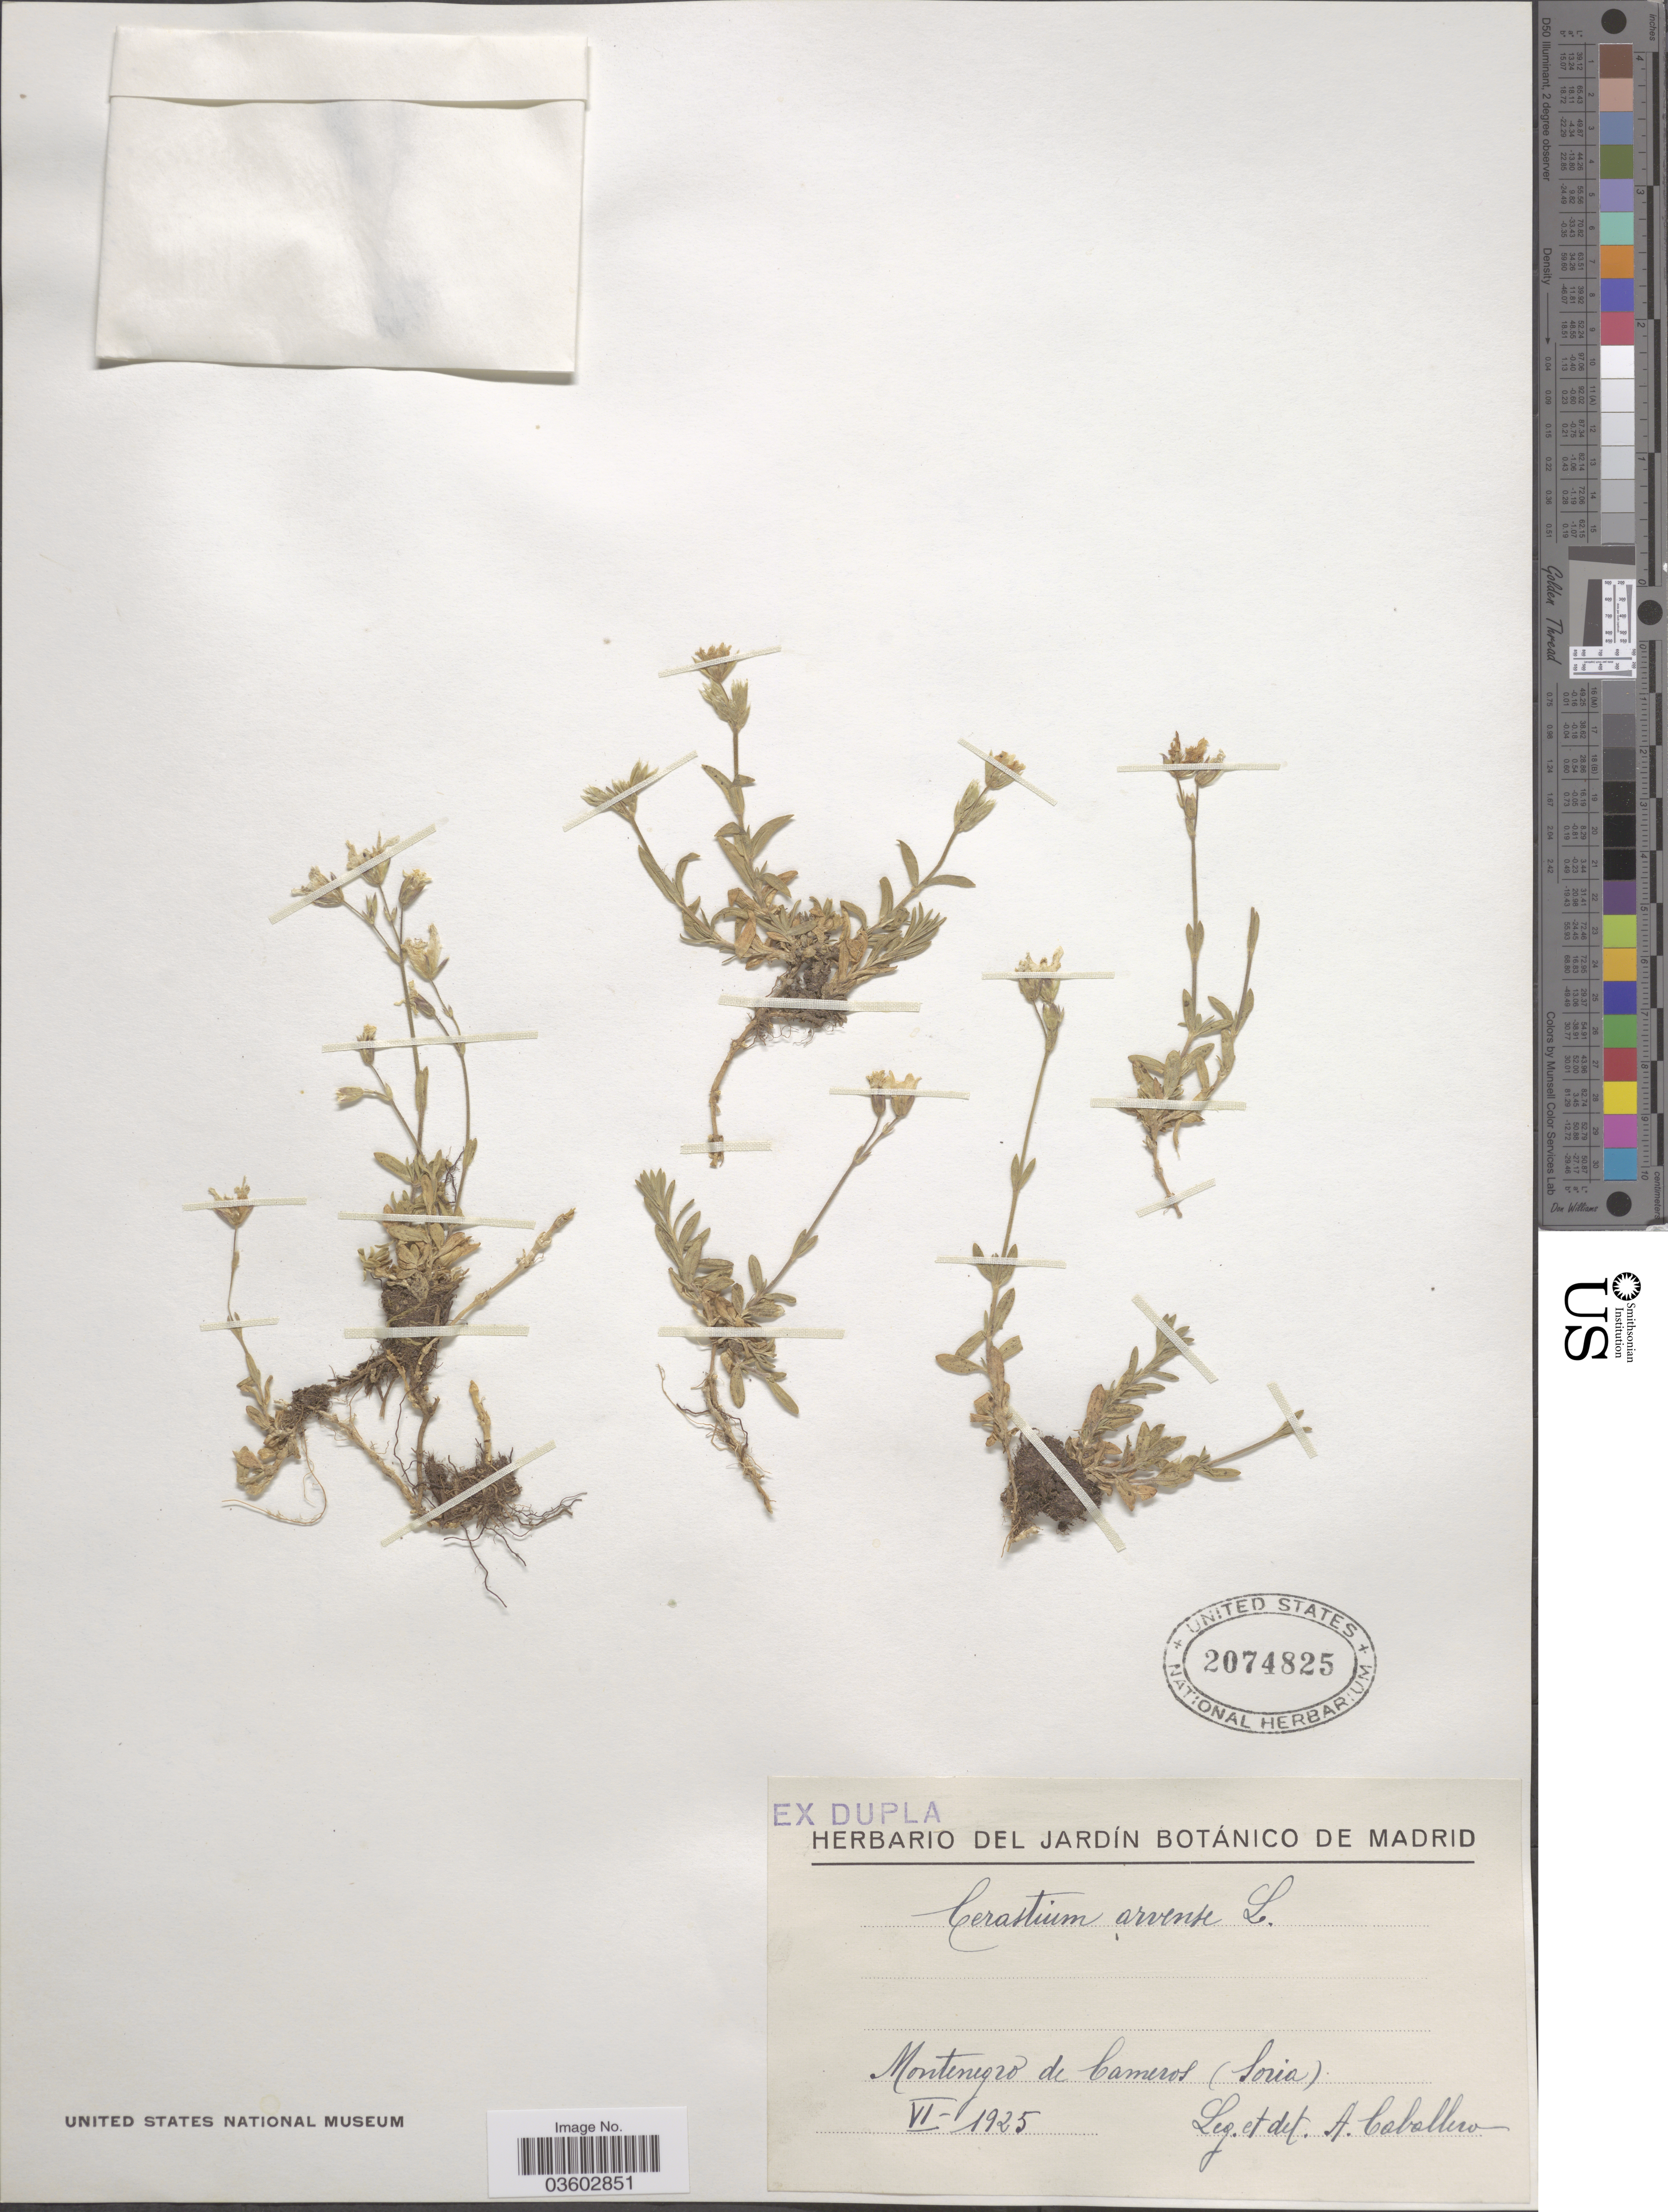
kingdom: Plantae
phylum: Tracheophyta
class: Magnoliopsida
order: Caryophyllales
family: Caryophyllaceae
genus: Cerastium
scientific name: Cerastium arvense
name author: L.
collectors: A. Caballero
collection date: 1925-06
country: Spain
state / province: Madrid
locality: Montenegro de Cameros (Soria).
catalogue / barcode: US 2074825